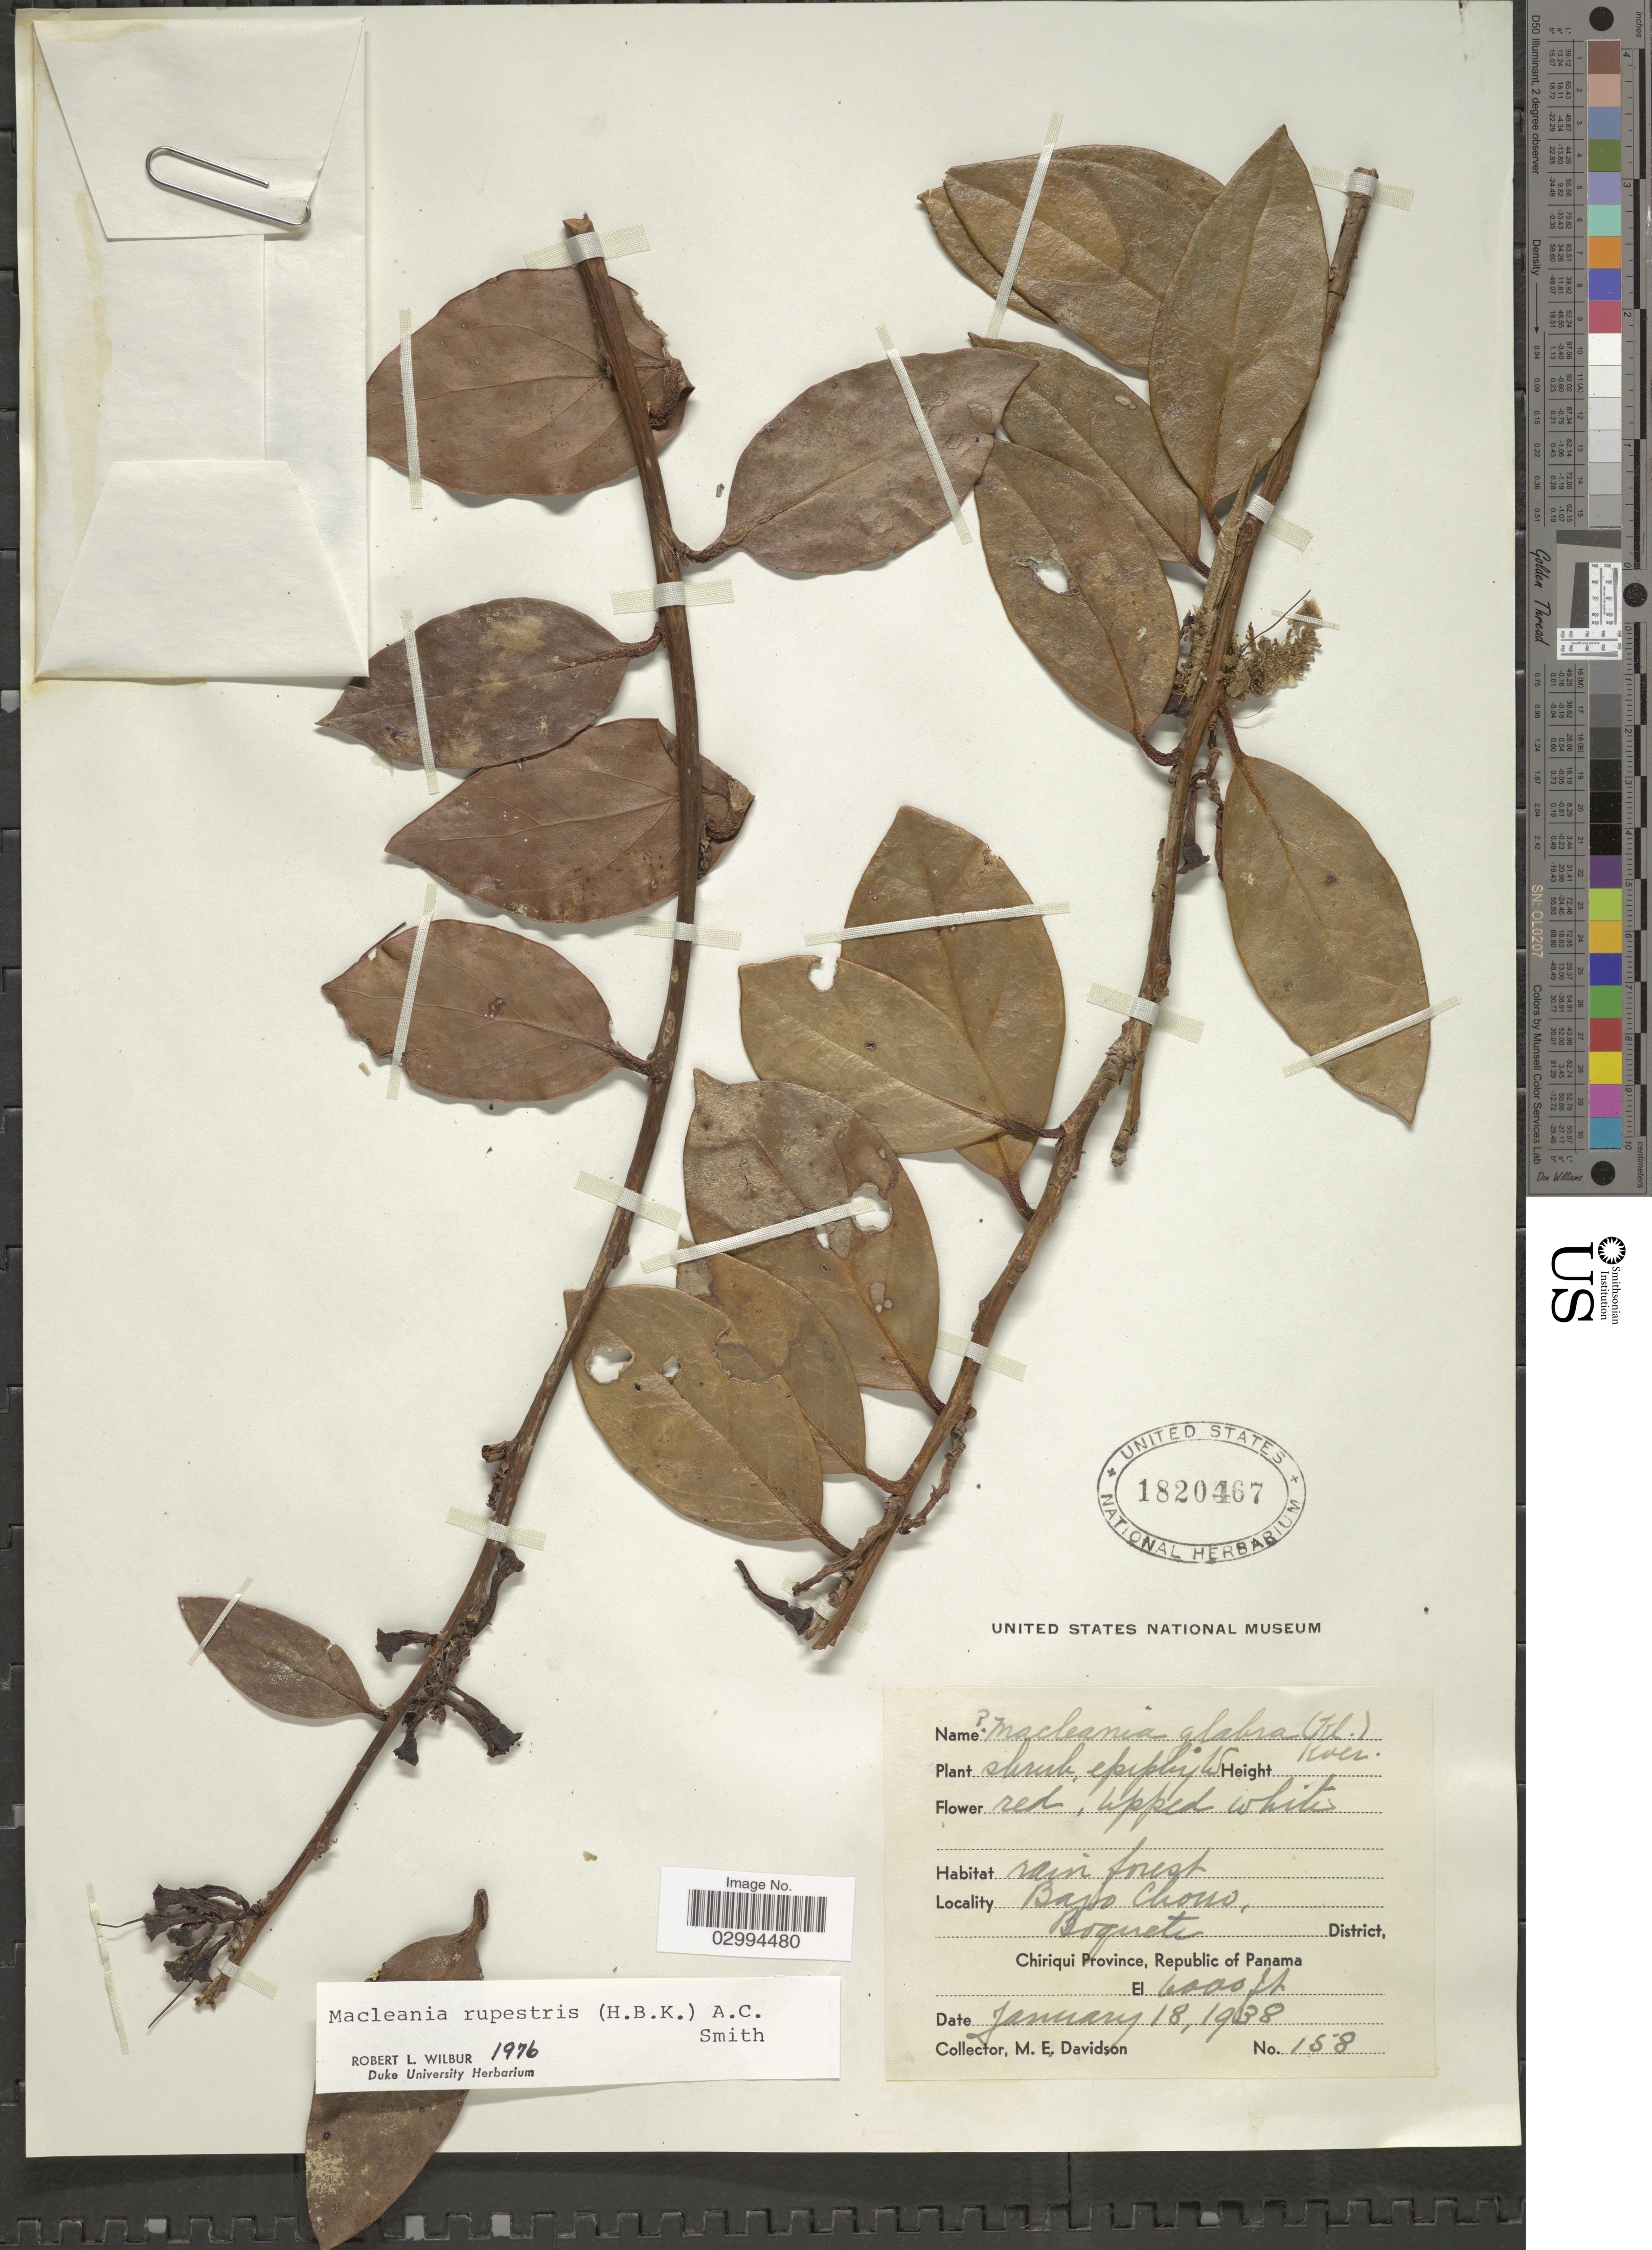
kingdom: Plantae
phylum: Tracheophyta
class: Magnoliopsida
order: Ericales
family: Ericaceae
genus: Macleania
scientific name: Macleania rupestris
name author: (Kunth) A.C. Sm.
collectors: M. E. Davidson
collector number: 158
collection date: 1938-01-18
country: Panama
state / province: Chiriqui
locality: Bajo Chono, Boquete District.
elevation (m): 1829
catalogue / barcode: US 1820467